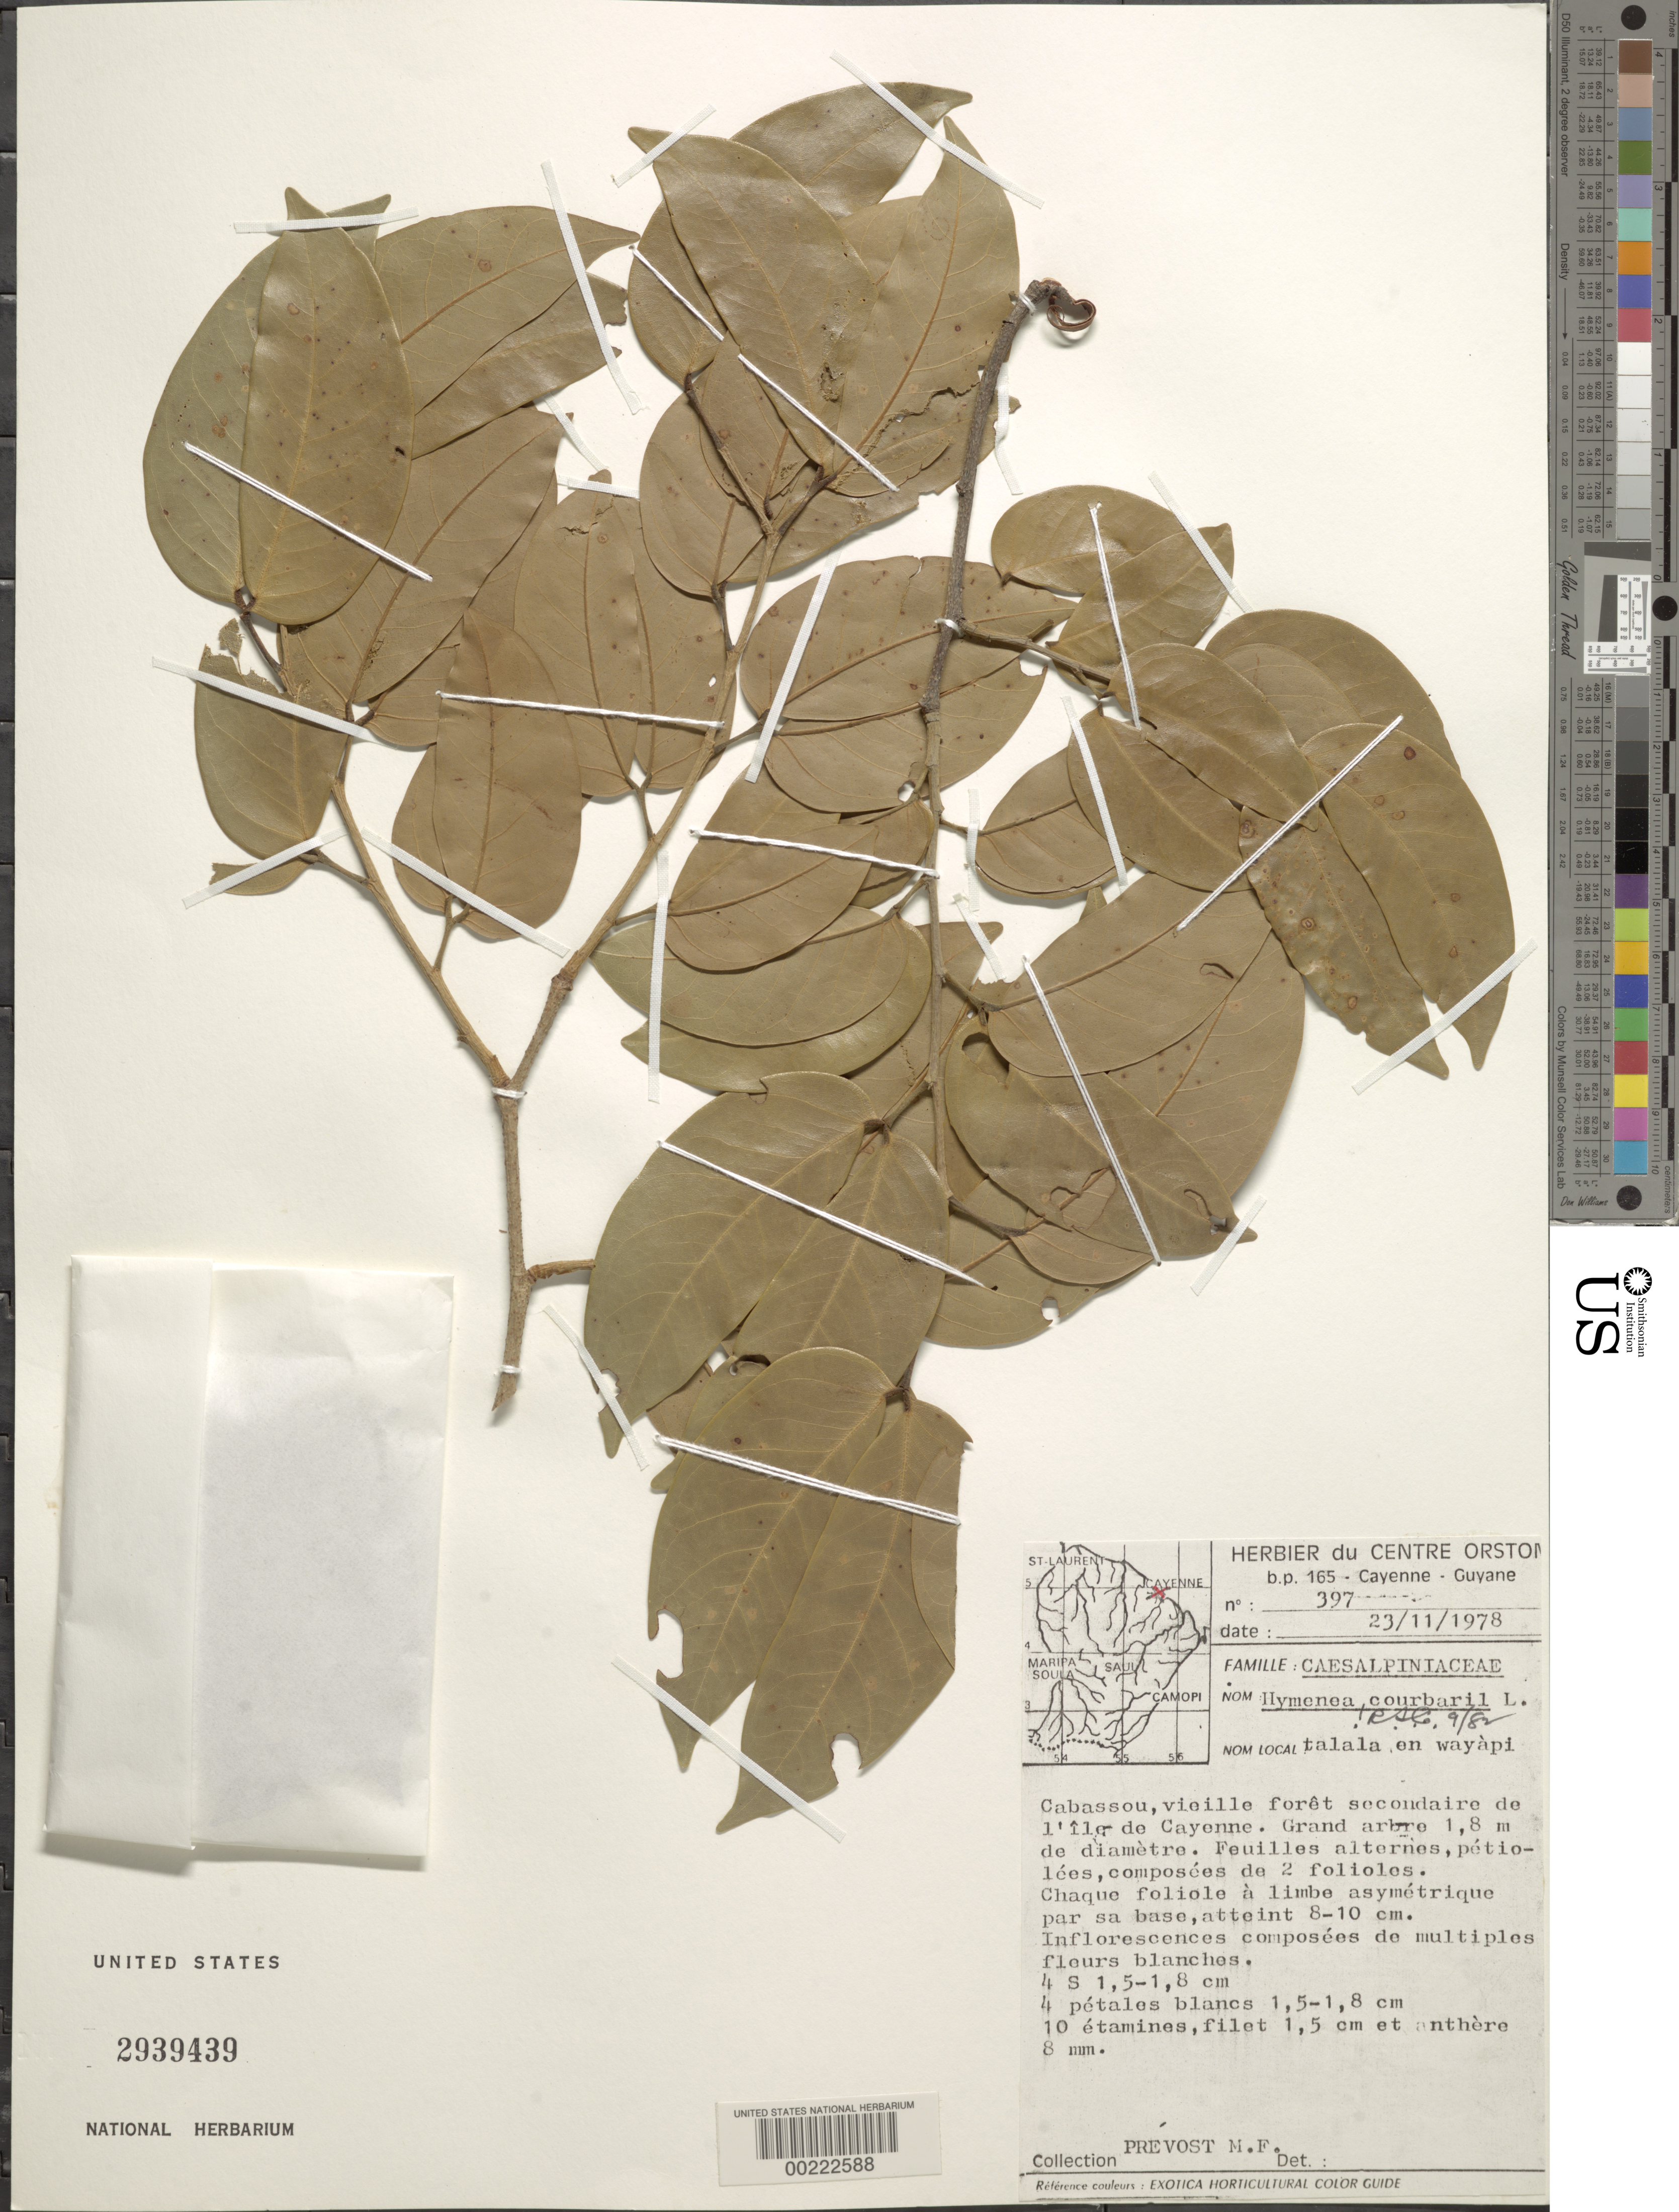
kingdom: Plantae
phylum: Tracheophyta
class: Magnoliopsida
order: Fabales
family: Fabaceae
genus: Hymenaea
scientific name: Hymenaea courbaril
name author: L.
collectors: M.-F. Prévost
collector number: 397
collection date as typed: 23 Nov 1978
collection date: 1978-11-23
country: French Guiana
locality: Cabassou, on l'ile de Cayenne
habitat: Old secondary forest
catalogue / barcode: US 2939439